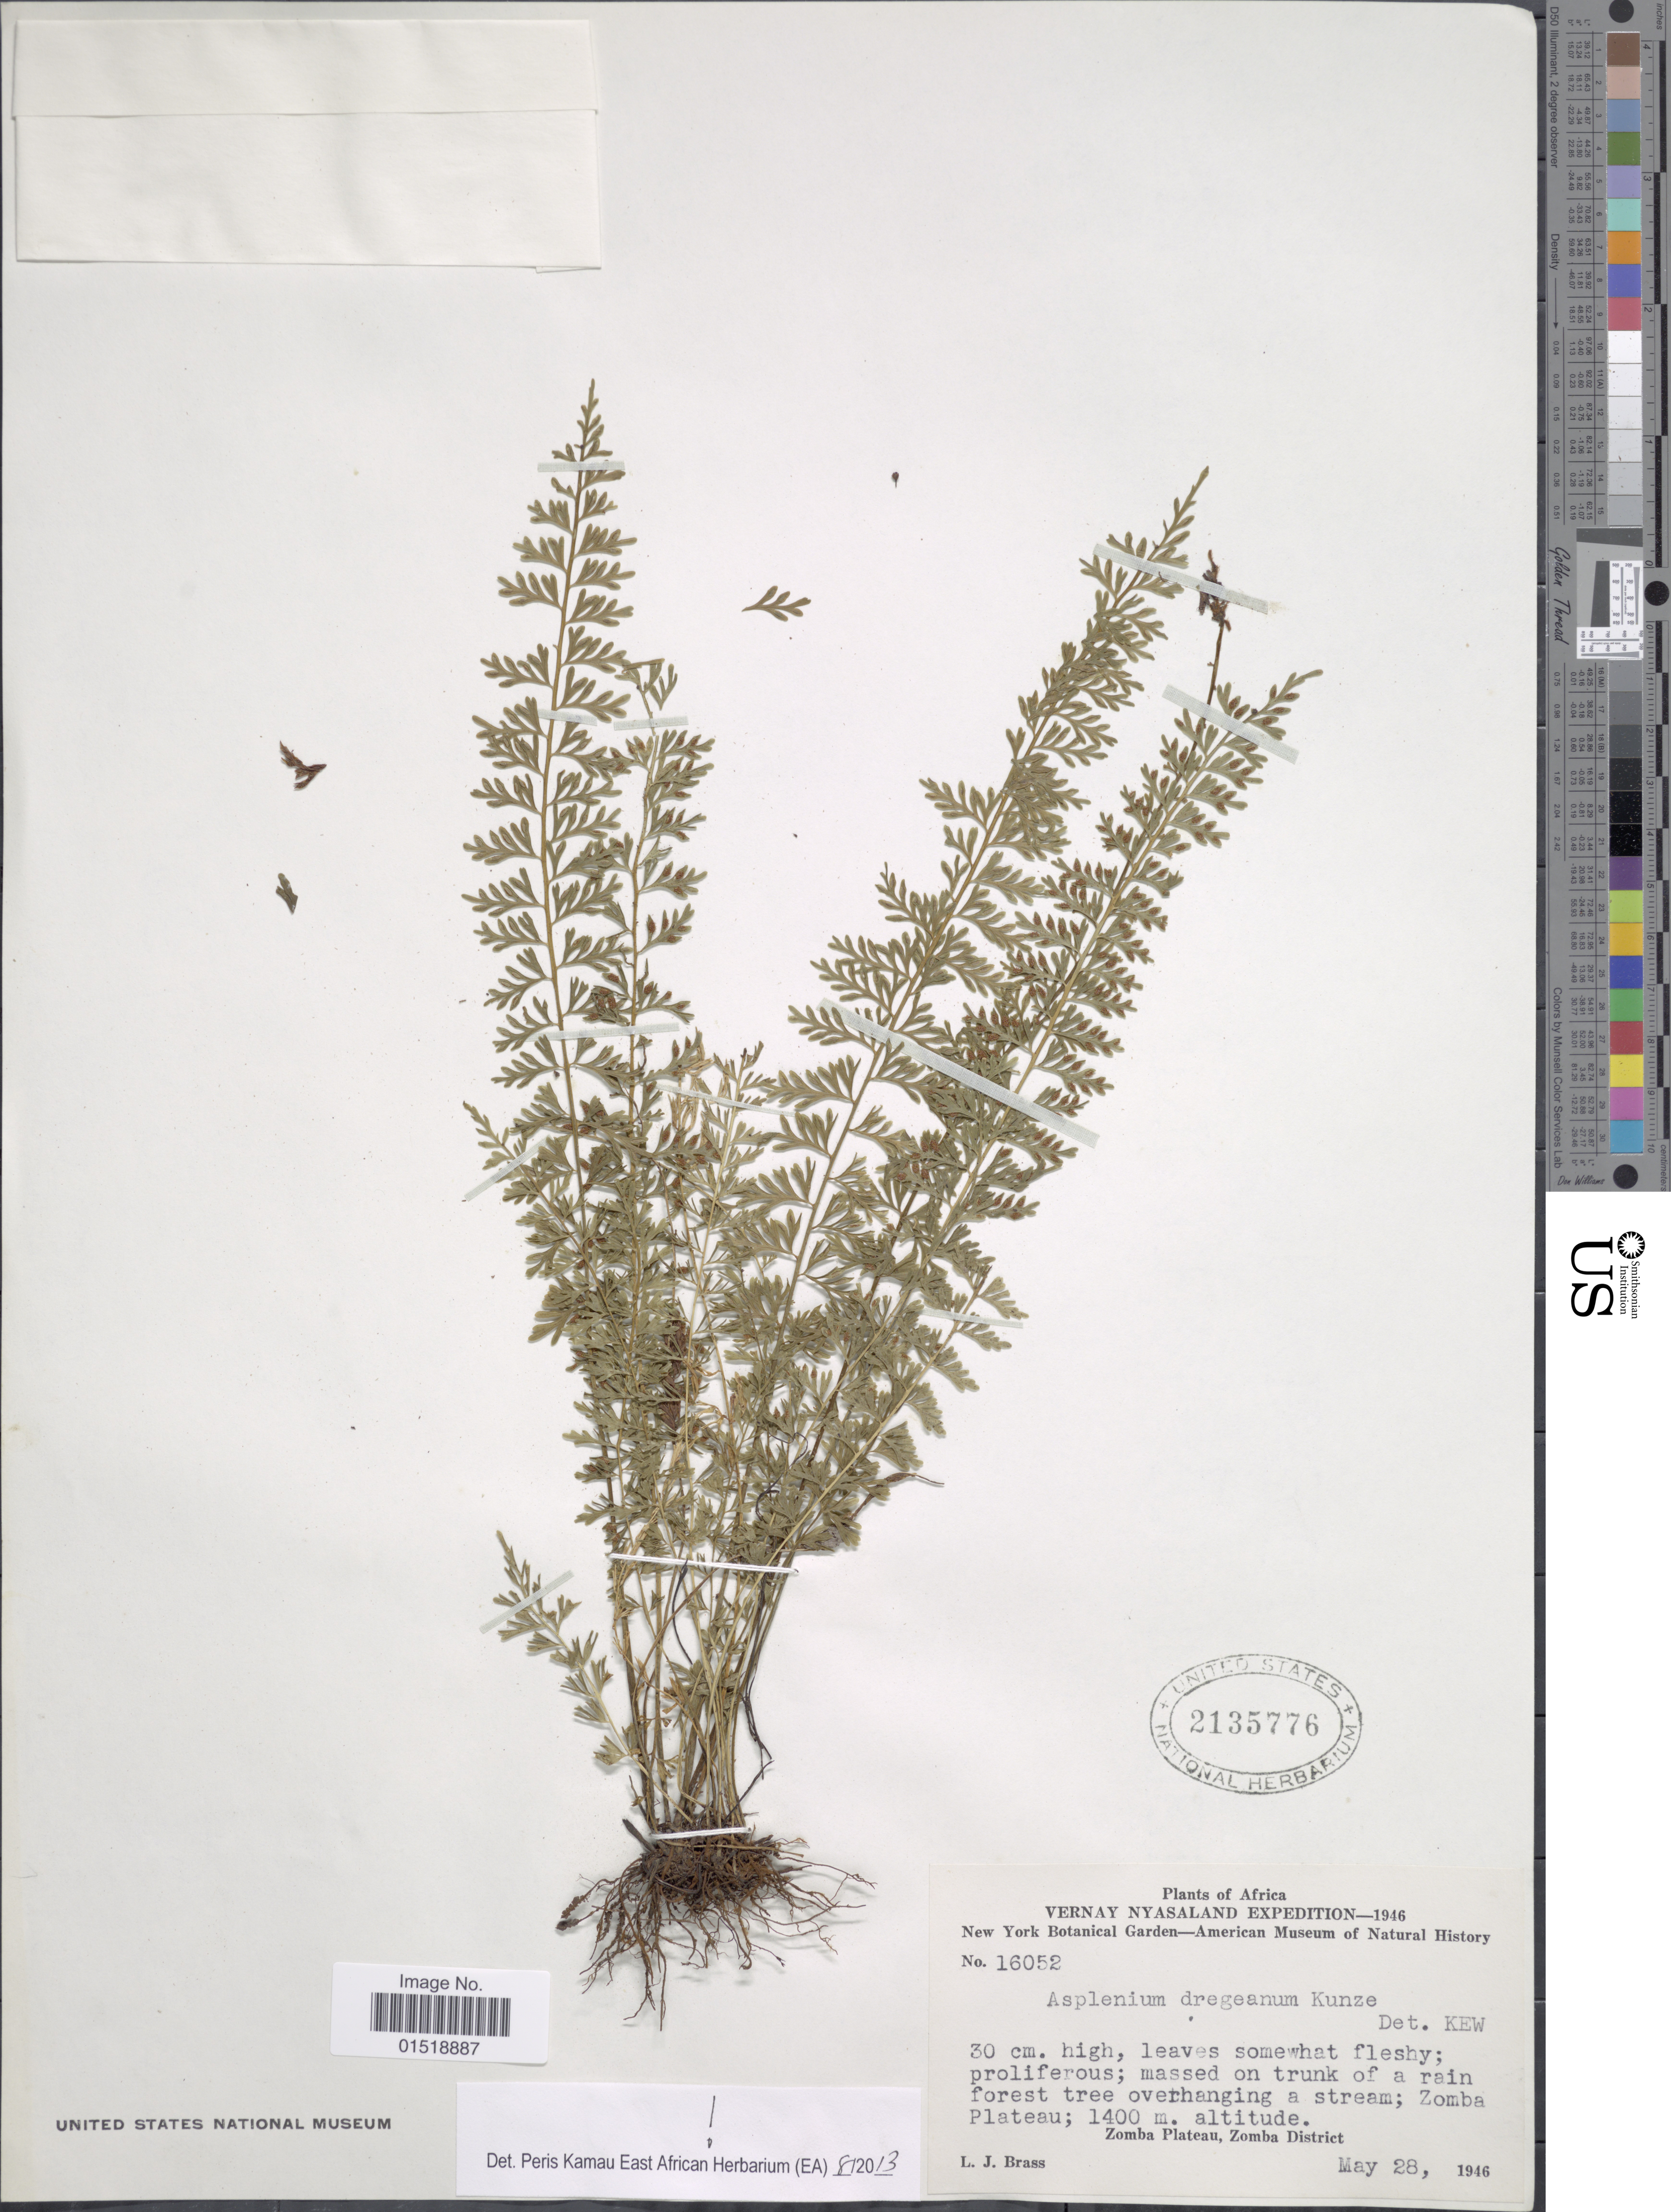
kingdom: Plantae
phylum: Tracheophyta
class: Polypodiopsida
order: Polypodiales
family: Aspleniaceae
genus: Asplenium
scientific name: Asplenium dregeanum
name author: Kunze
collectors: L. J. Brass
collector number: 16052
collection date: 1946-05-28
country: Malawi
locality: Africa. Zomba Plateau, Zomba District.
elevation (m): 1400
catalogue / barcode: US 2135776